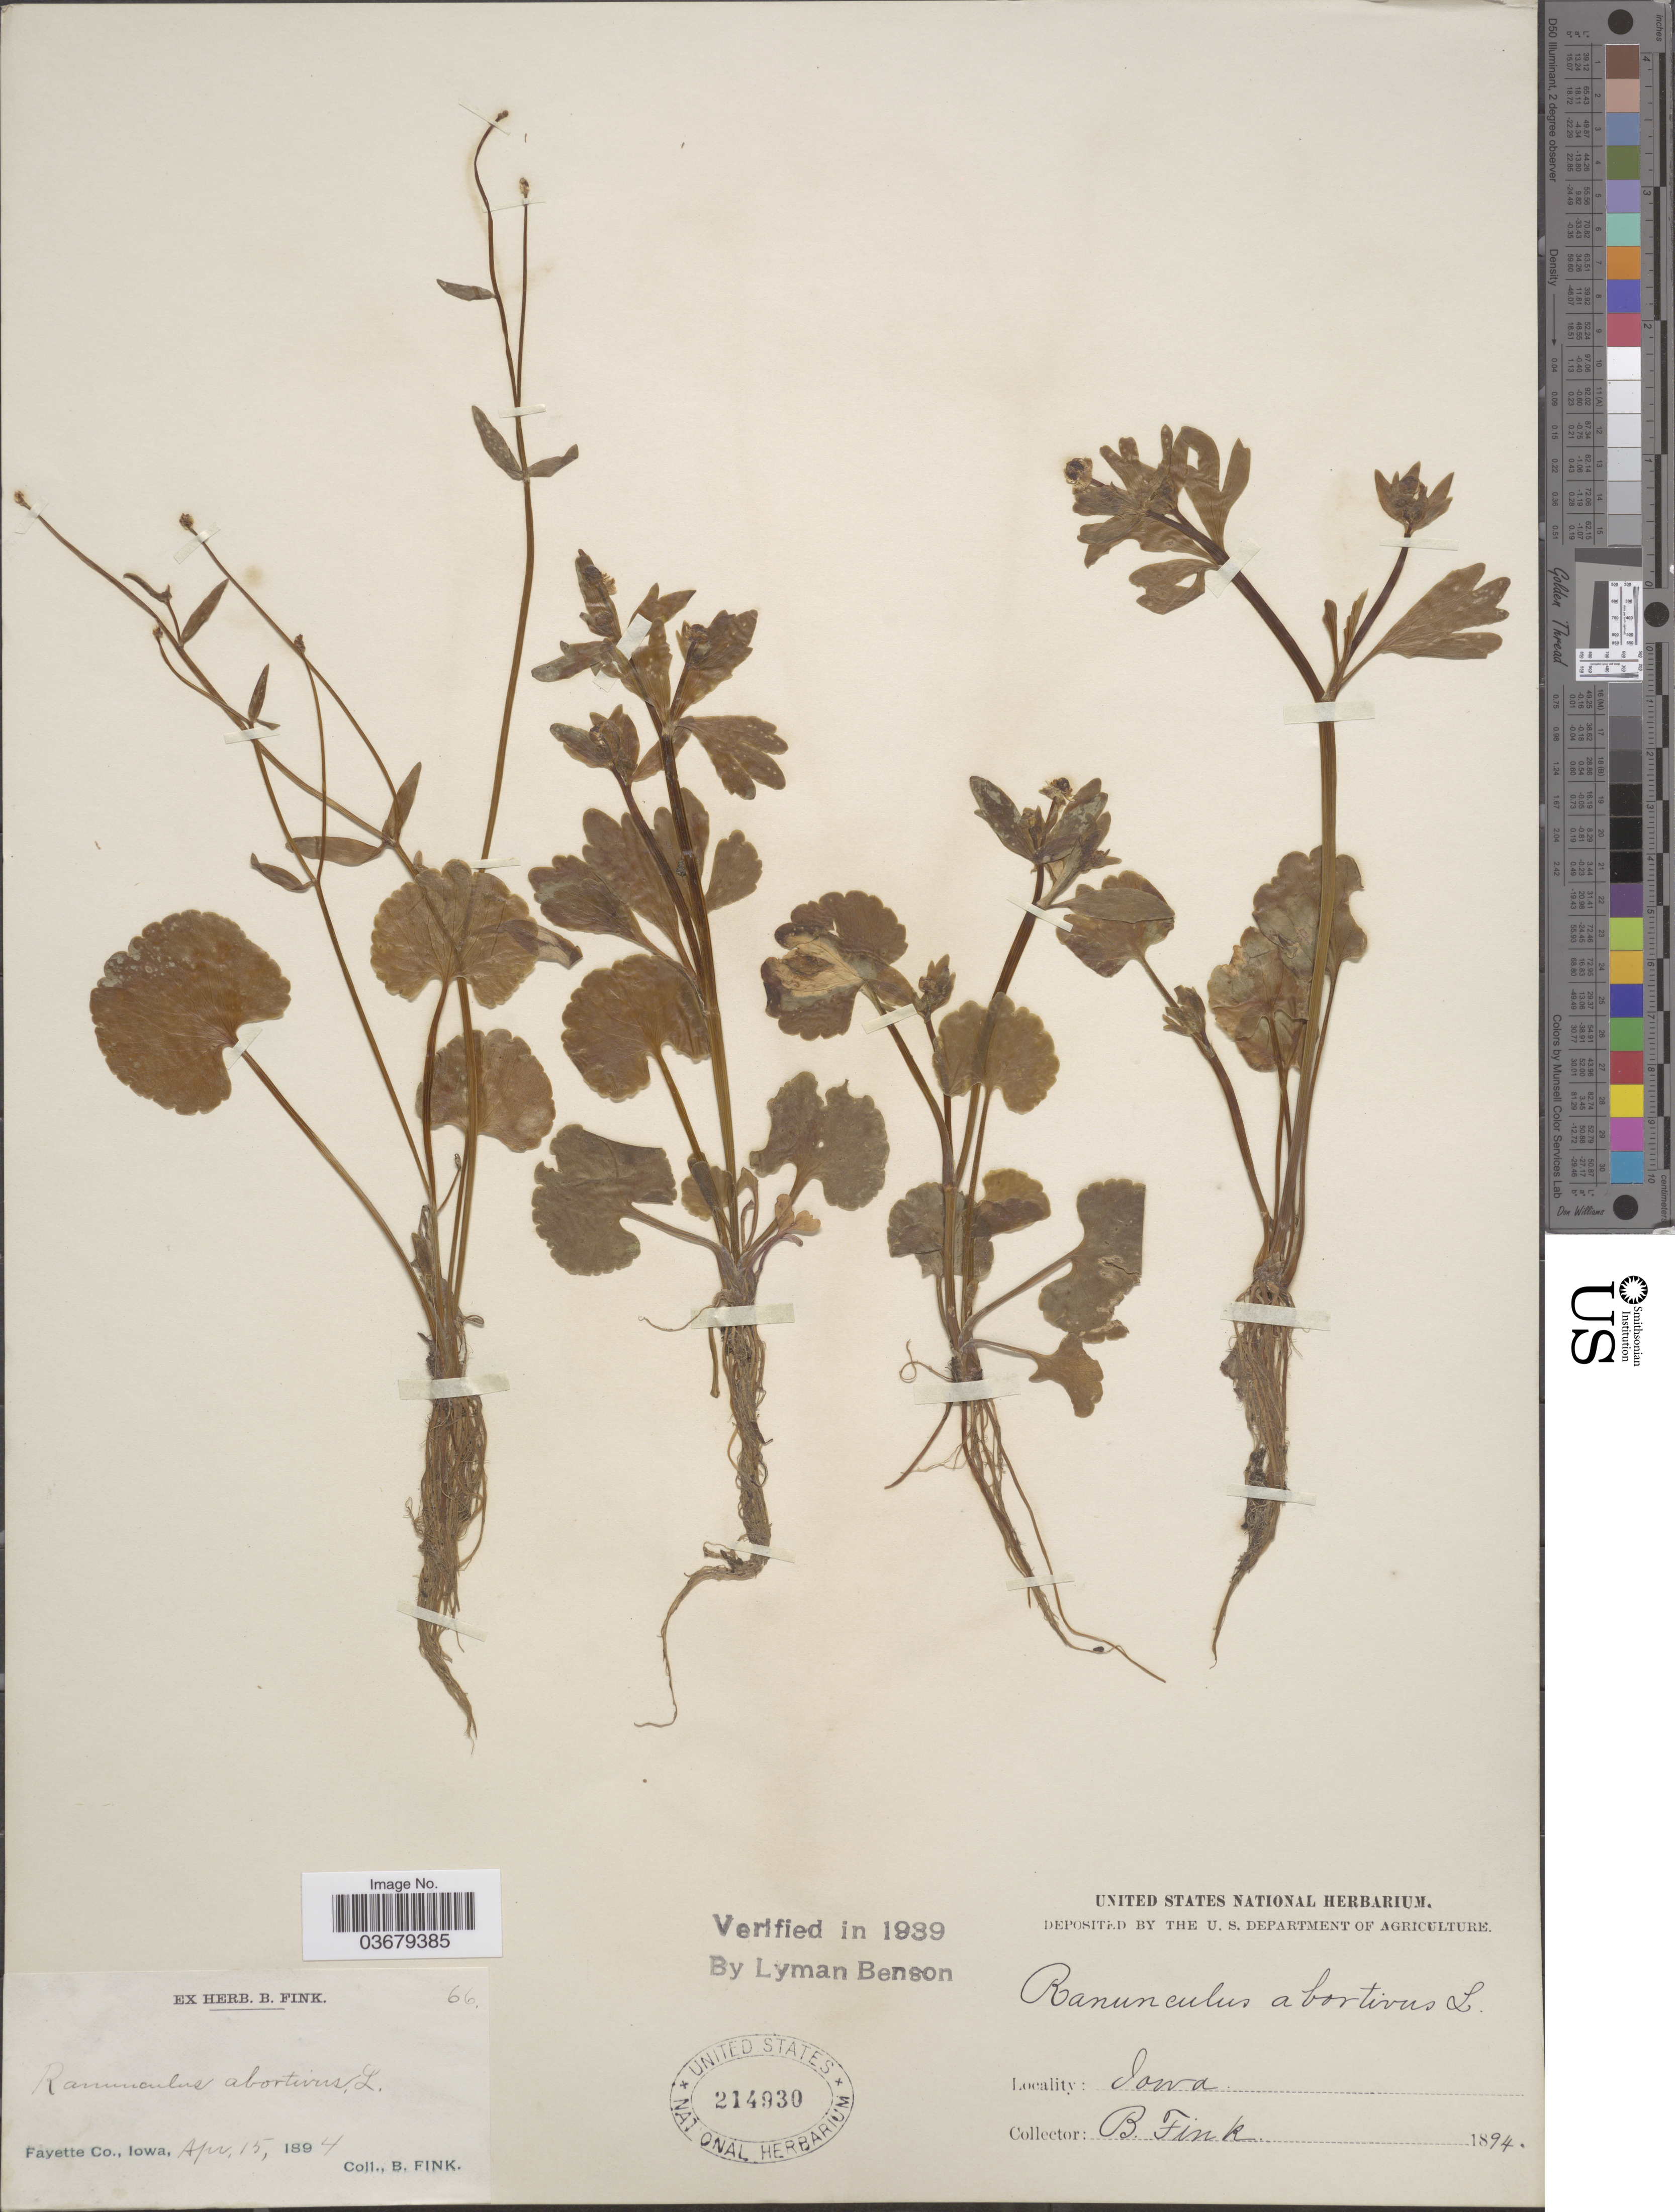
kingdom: Plantae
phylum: Tracheophyta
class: Magnoliopsida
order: Ranunculales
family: Ranunculaceae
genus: Ranunculus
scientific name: Ranunculus abortivus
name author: L.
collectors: B. Fink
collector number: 66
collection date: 1894-04-15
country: United States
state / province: Iowa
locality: Fayette Co.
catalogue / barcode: US 214930